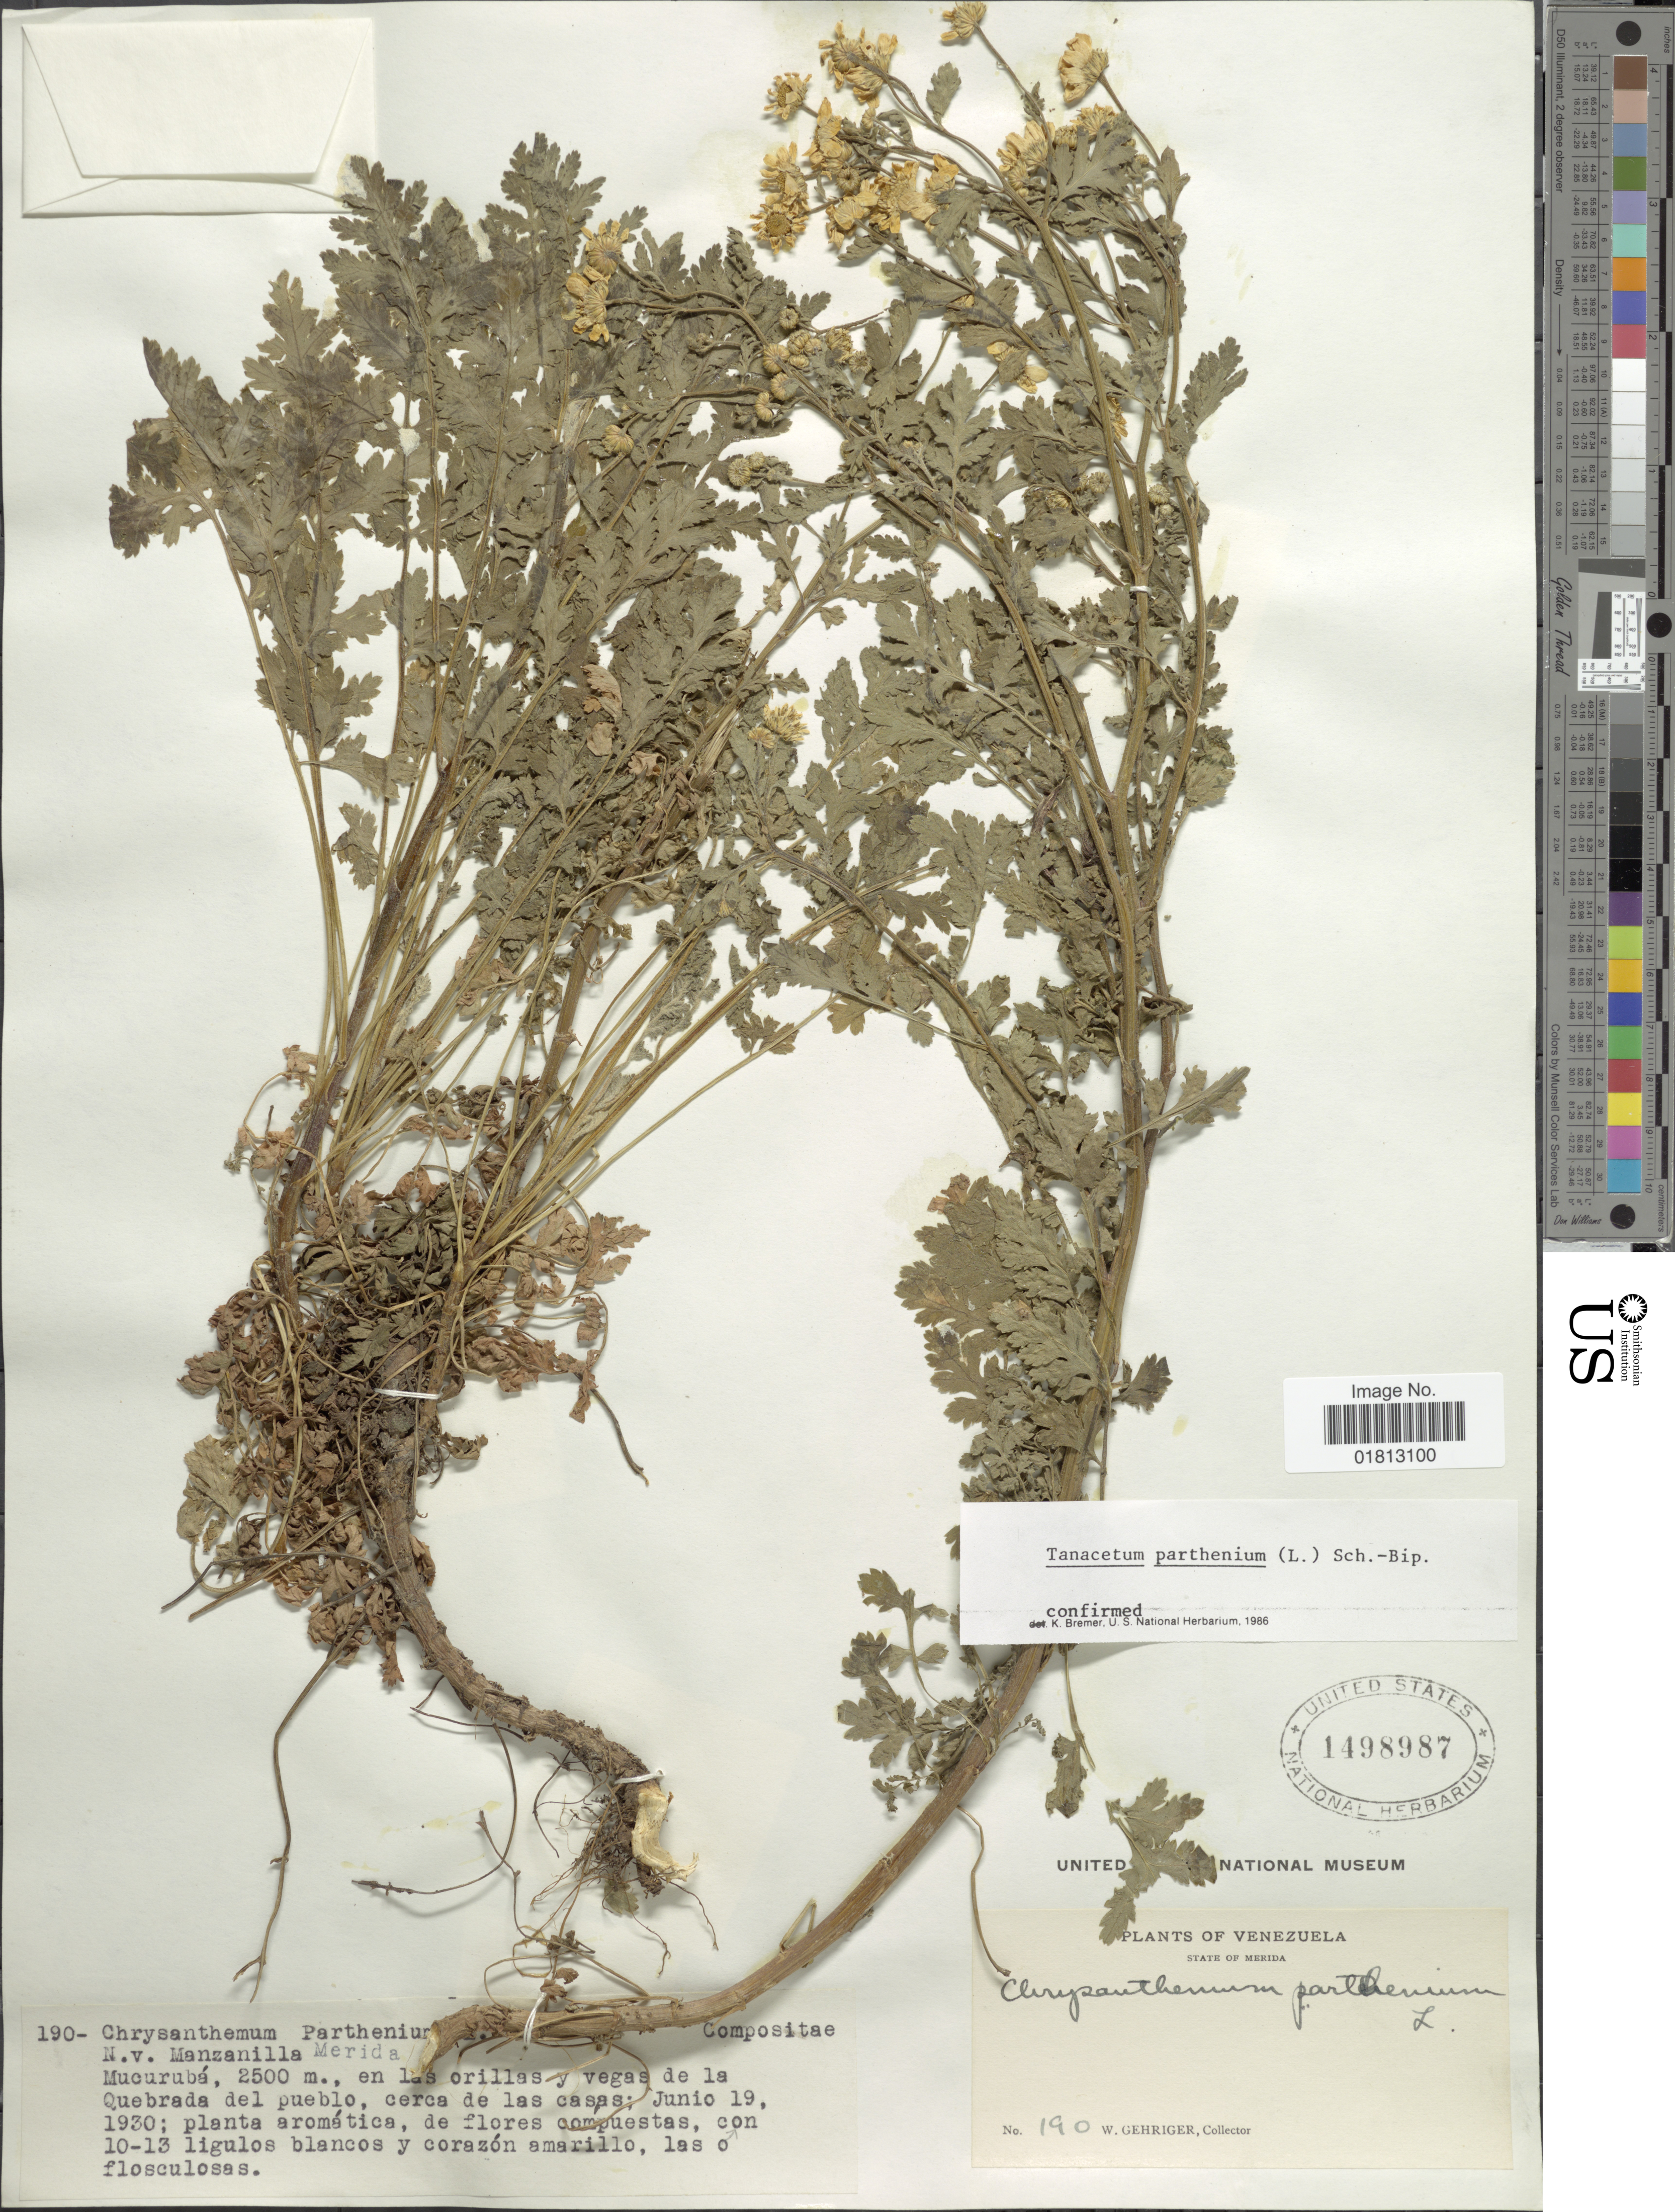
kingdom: Plantae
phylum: Tracheophyta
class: Magnoliopsida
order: Asterales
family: Asteraceae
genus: Tanacetum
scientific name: Tanacetum parthenium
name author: (L.) Sch. Bip.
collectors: W. Gehriger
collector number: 190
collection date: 1930-06-19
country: Venezuela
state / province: Mérida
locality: State of Merida, Mucuruba, en las orillas y vegas de la Quebrada del pueblo, cerca de las casas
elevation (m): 2500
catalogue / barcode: US 1498987